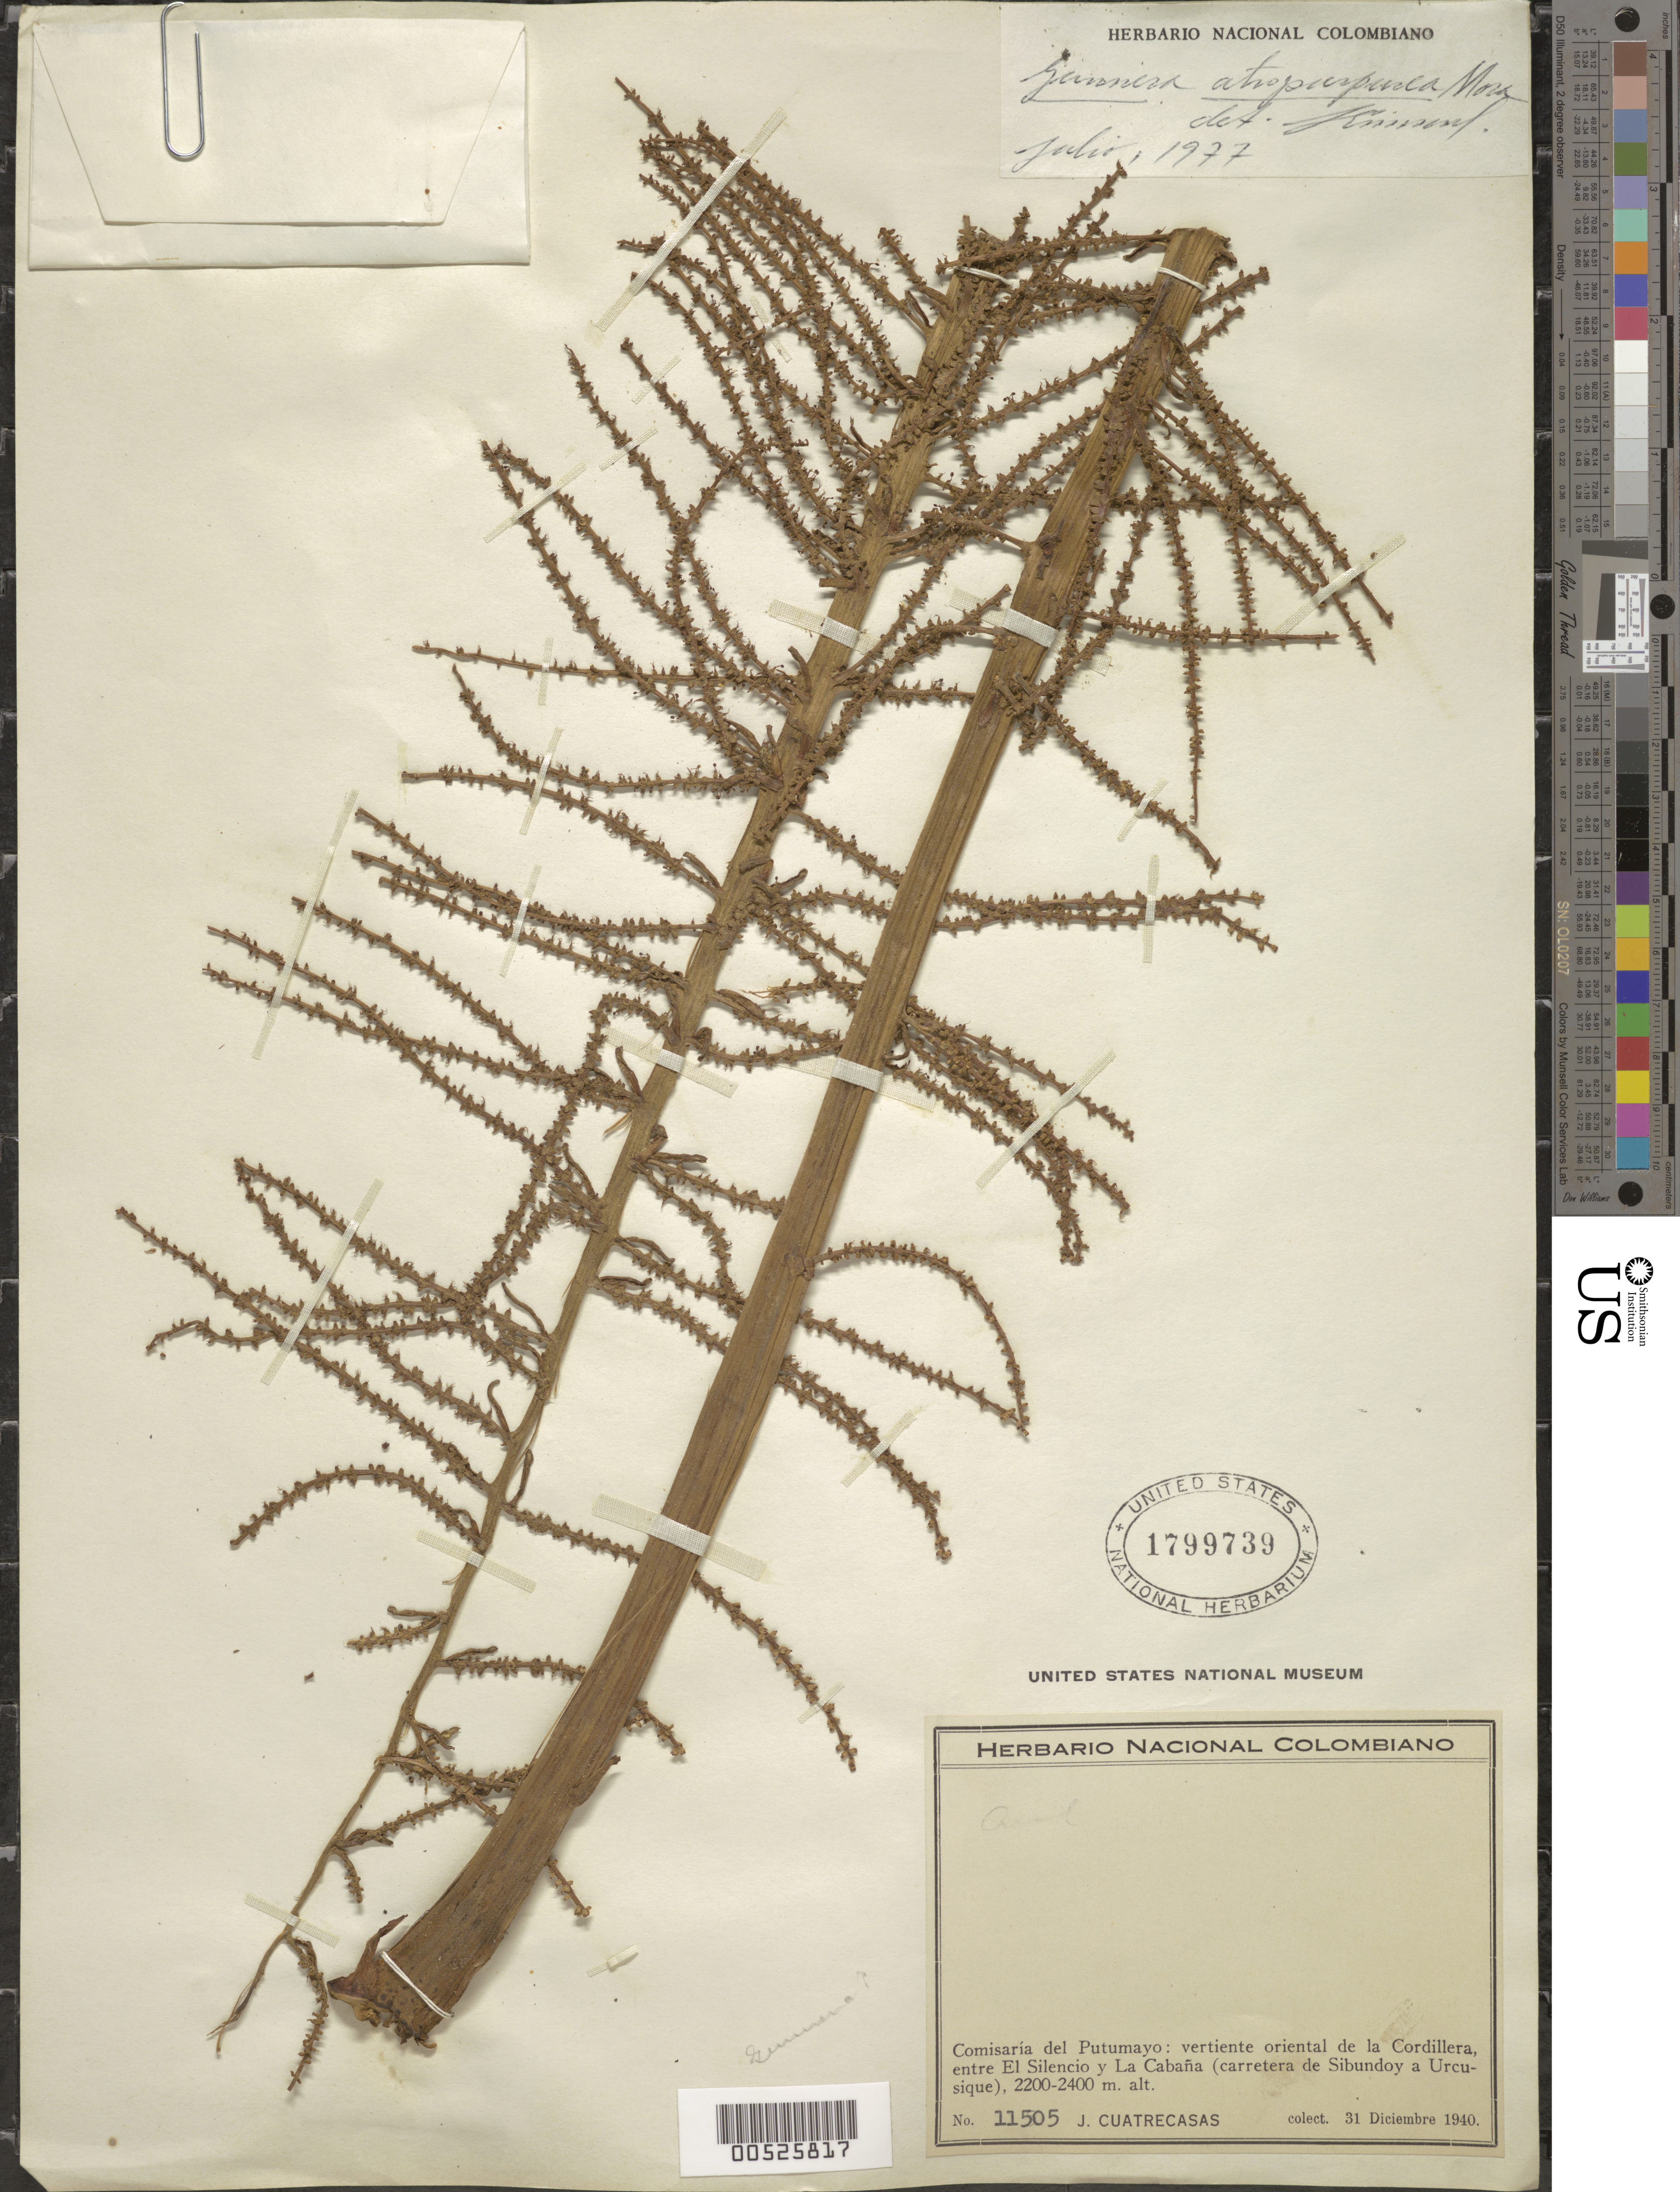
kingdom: Plantae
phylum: Tracheophyta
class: Magnoliopsida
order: Gunnerales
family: Gunneraceae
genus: Gunnera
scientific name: Gunnera atropurpurea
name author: L.E. Mora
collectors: J. Cuatrecasas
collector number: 11505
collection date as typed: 31 Dec 1940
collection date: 1940-12-31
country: Colombia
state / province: Putumayo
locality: Entre El Silencio y La Cabaña (Carretera de Sibundoy a Urcusique).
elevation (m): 2200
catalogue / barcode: US 1799739